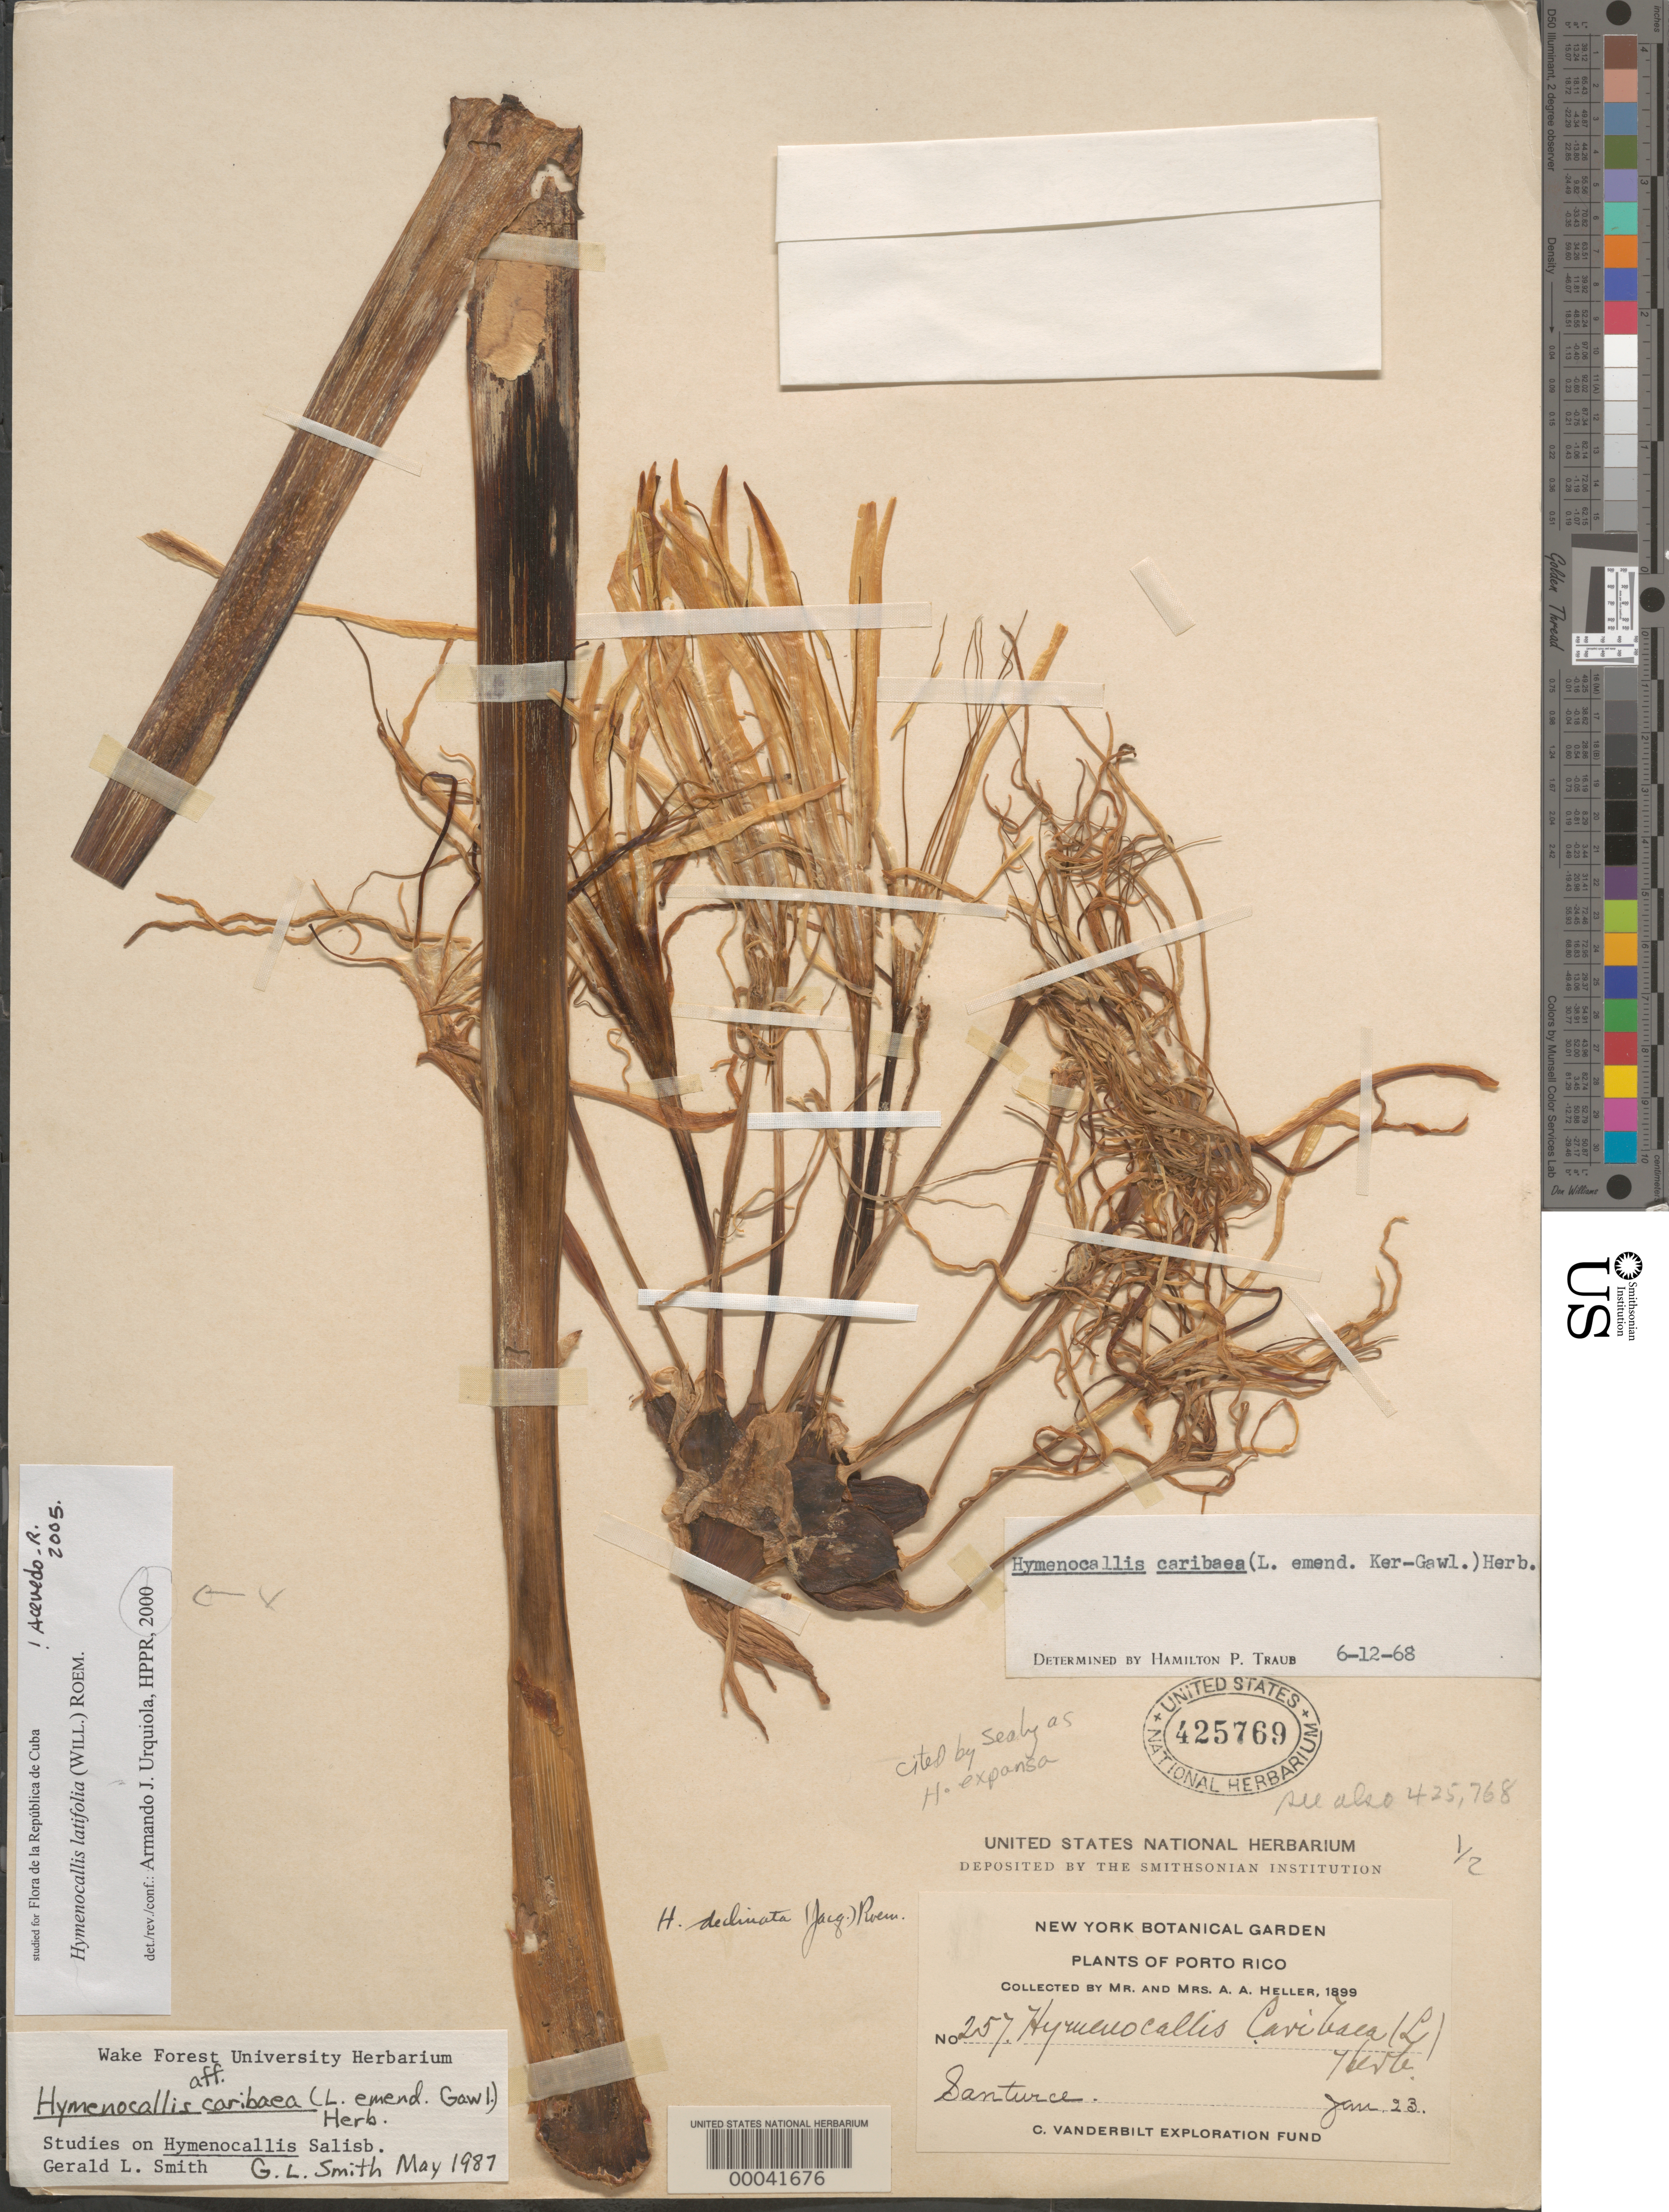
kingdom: Plantae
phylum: Tracheophyta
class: Liliopsida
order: Asparagales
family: Amaryllidaceae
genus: Hymenocallis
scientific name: Hymenocallis latifolia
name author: (Mill.) M. Roem.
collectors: A. A. Heller & E. G. Heller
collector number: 257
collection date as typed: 13 Jan 1899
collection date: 1899-01-13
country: Puerto Rico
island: Greater Antilles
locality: Santurce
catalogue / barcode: US 425769